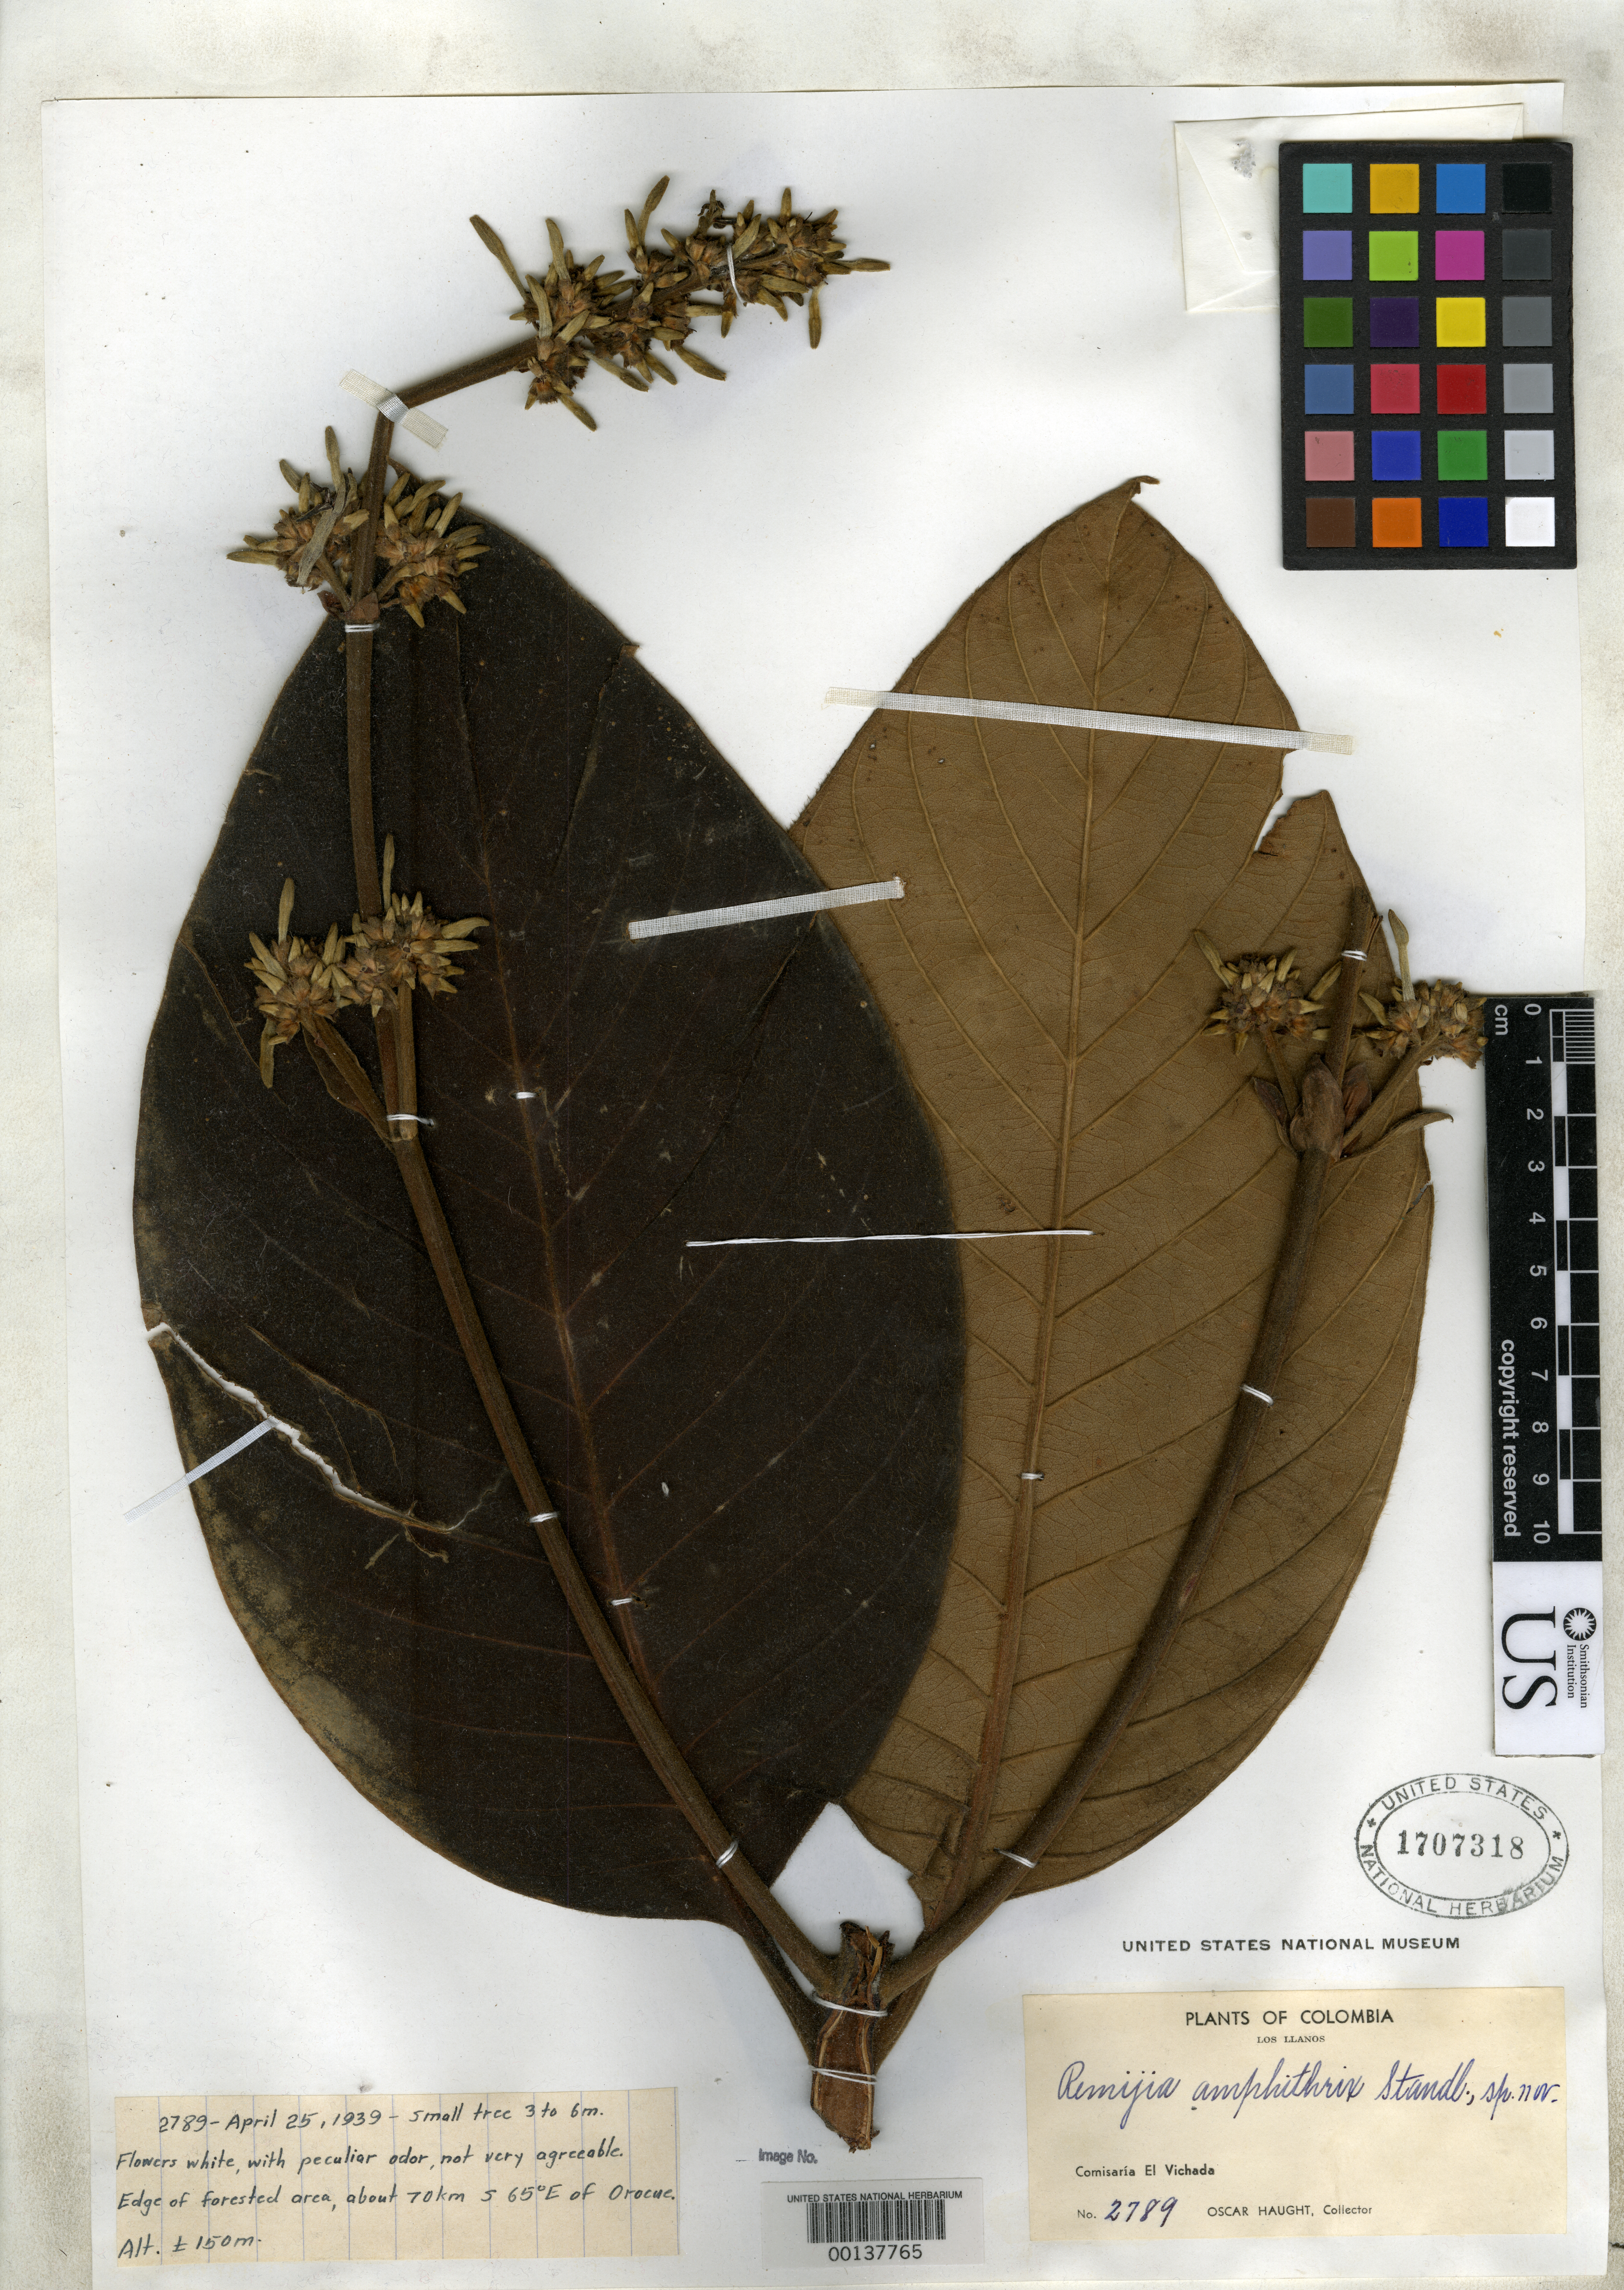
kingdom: Plantae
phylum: Tracheophyta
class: Magnoliopsida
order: Gentianales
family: Rubiaceae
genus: Remijia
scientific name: Remijia amphithrix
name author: Standl.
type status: Isotype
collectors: O. L. Haught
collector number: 2789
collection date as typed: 25 Apr 1939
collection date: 1939-04-25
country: Colombia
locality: El Vichada, 70 km SE of Orocue.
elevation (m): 150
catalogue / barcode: US 1707318